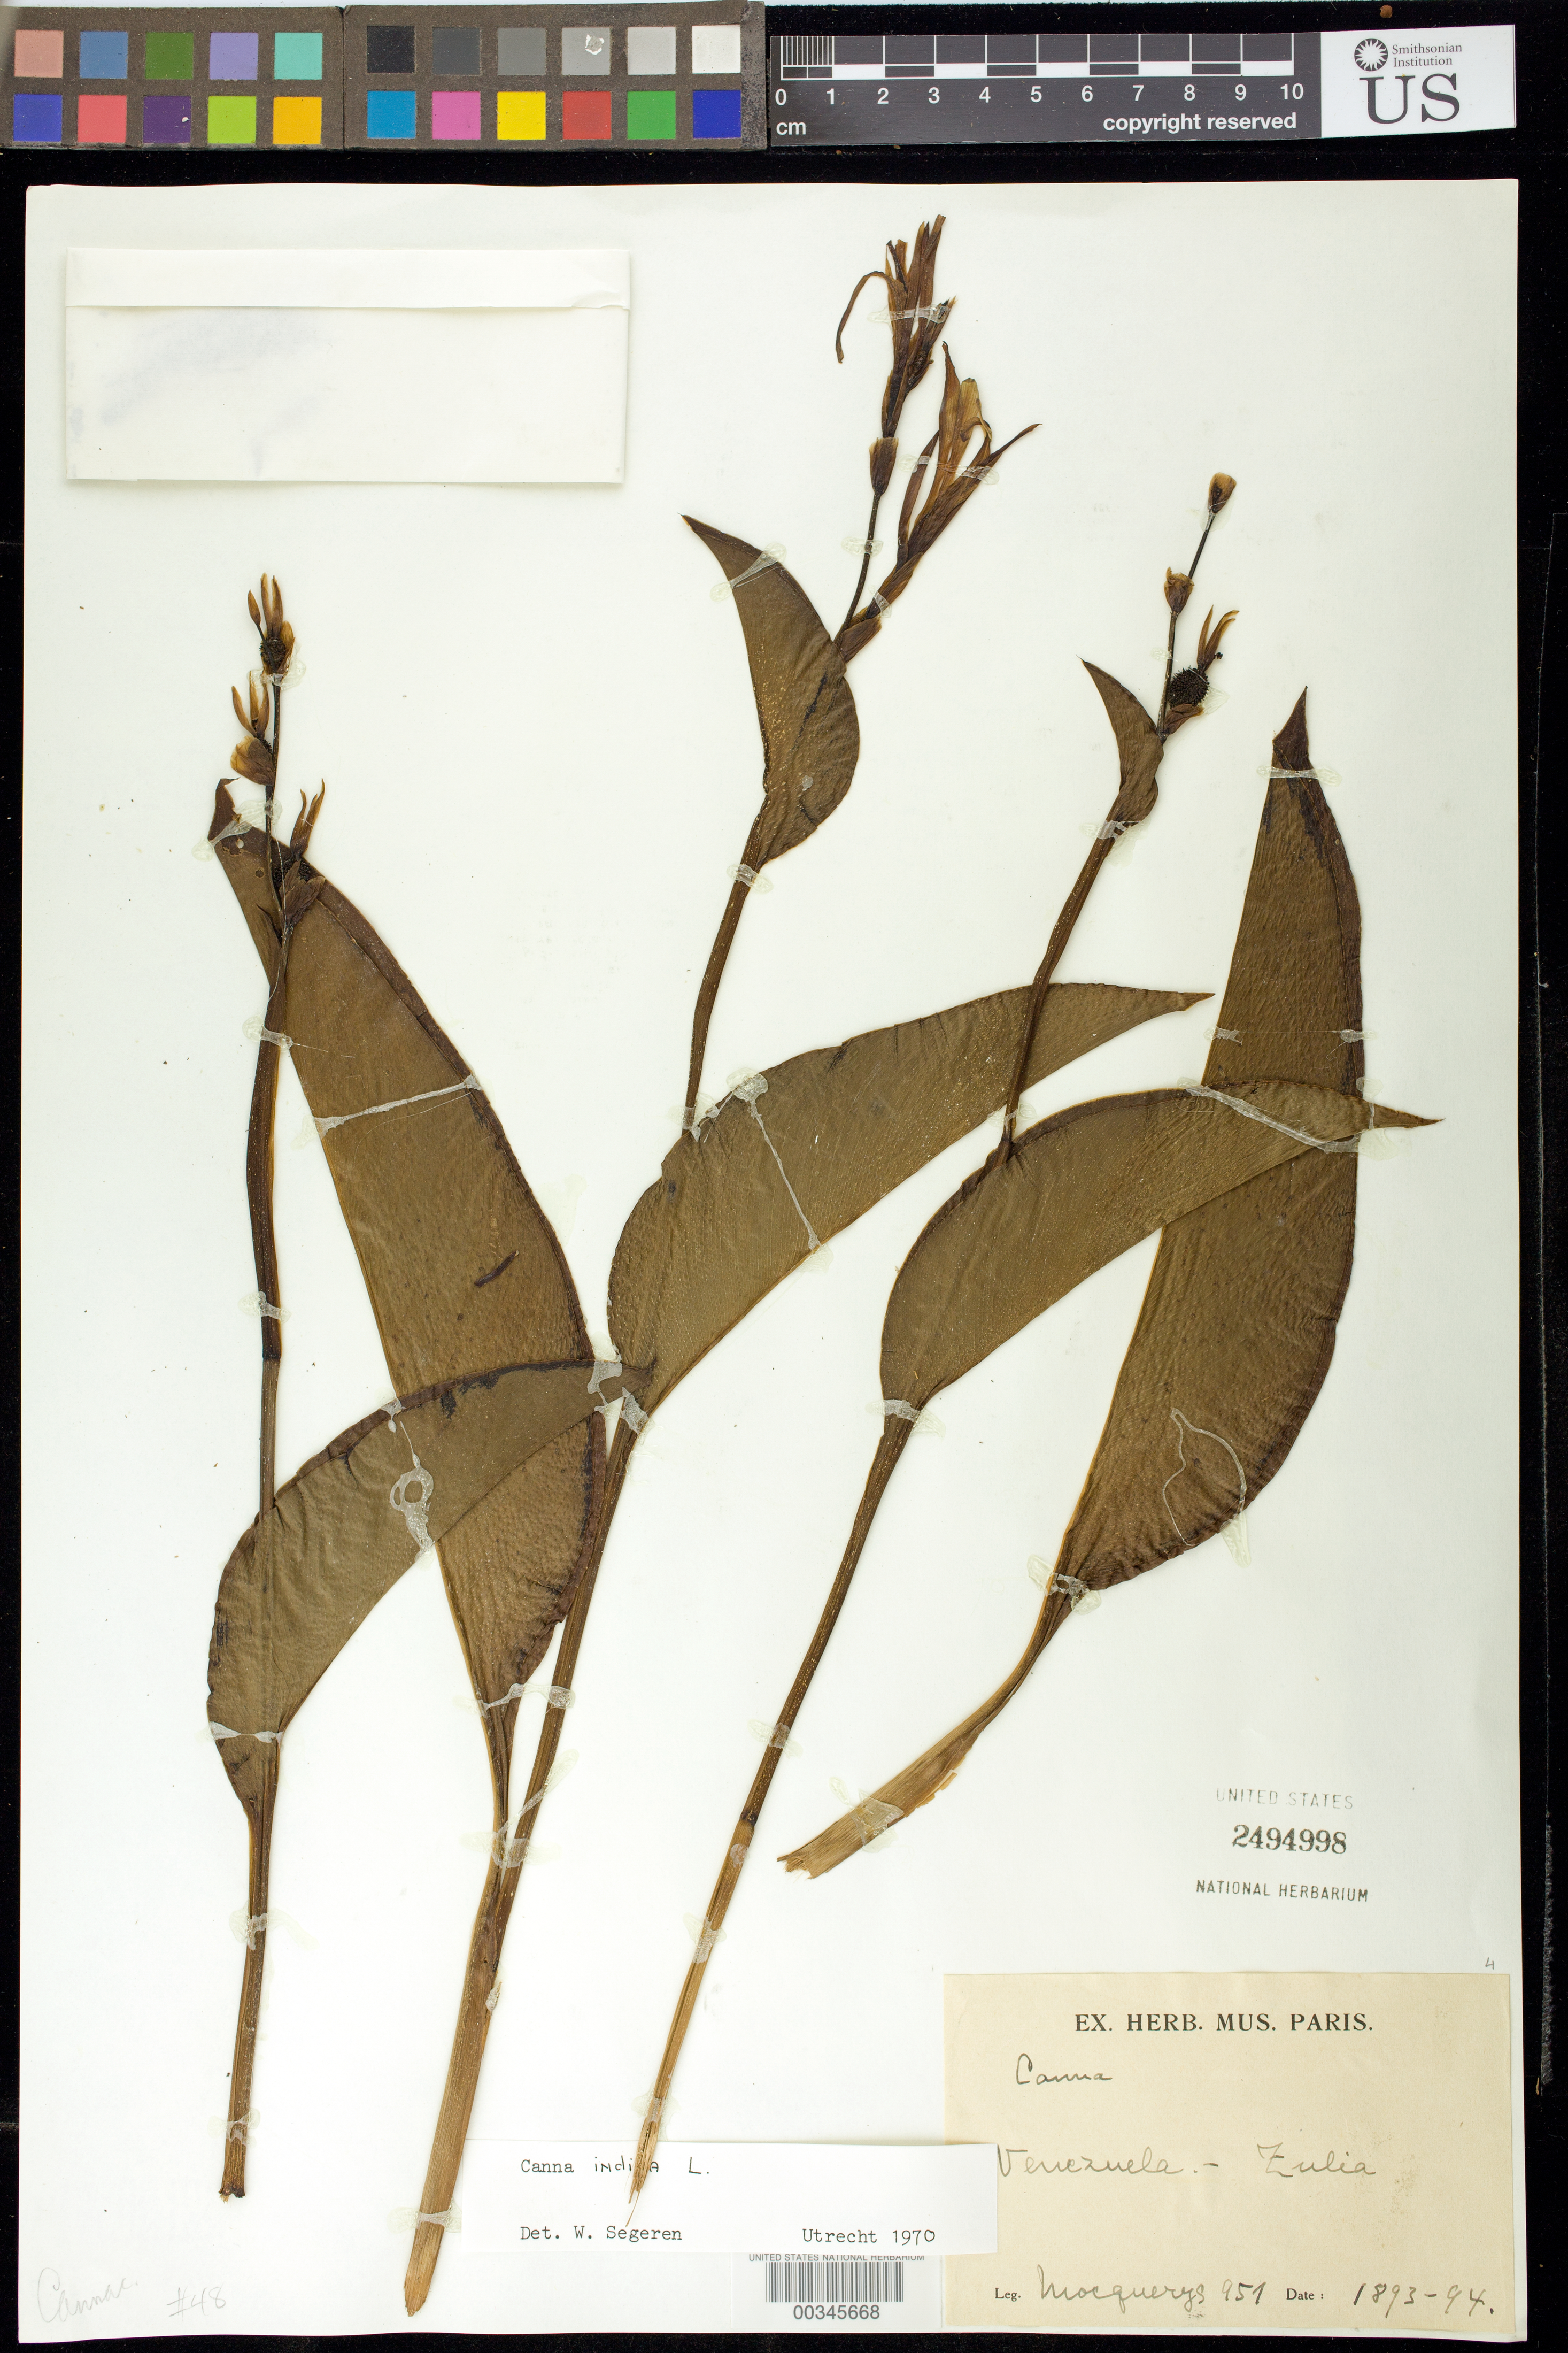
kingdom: Plantae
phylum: Tracheophyta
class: Liliopsida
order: Zingiberales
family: Cannaceae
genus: Canna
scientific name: Canna indica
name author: L.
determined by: Segeren, W.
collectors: A. Mocquerys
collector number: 951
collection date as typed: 1893 to -- -- 1894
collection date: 1893/1894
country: Venezuela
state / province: Zulia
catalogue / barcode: US 2494998